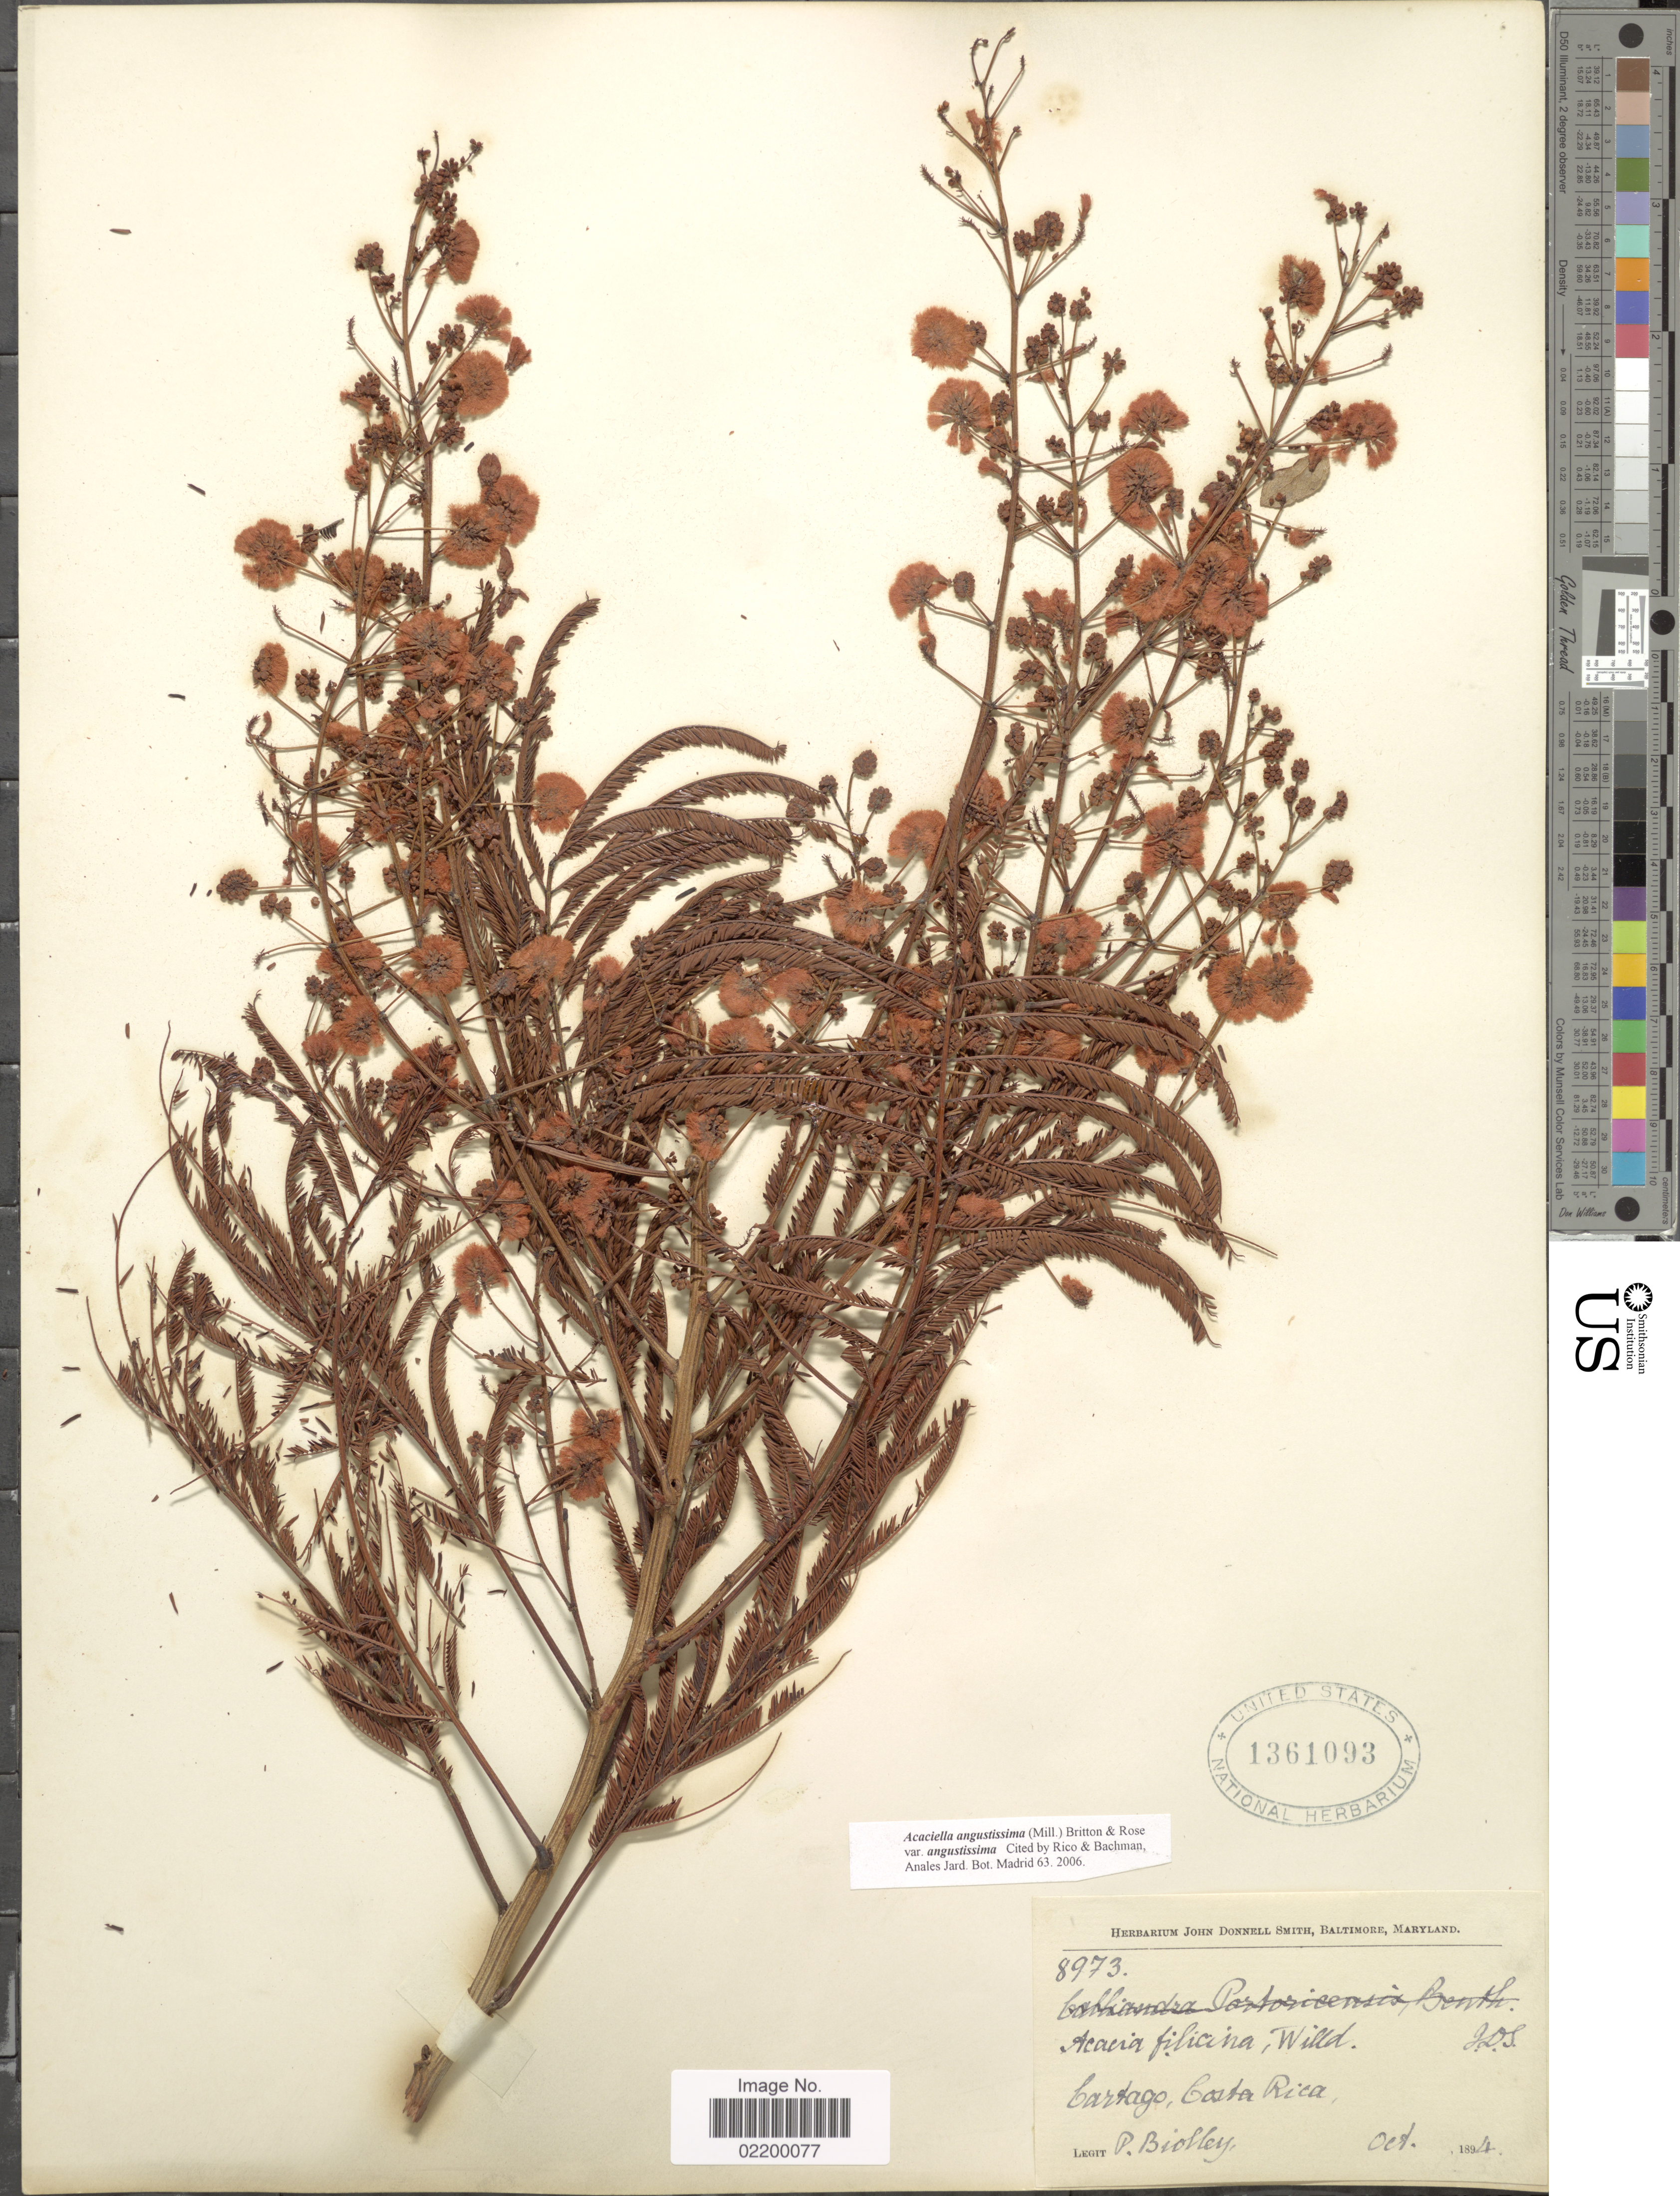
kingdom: Plantae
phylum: Tracheophyta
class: Magnoliopsida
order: Fabales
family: Fabaceae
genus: Acaciella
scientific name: Acaciella angustissima var. angustissima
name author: (Mill.) Britton & Rose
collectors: P. Biolley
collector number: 8973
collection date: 1894-10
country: Costa Rica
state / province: Cartago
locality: Cartago, Costa Rica.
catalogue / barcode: US 1361093